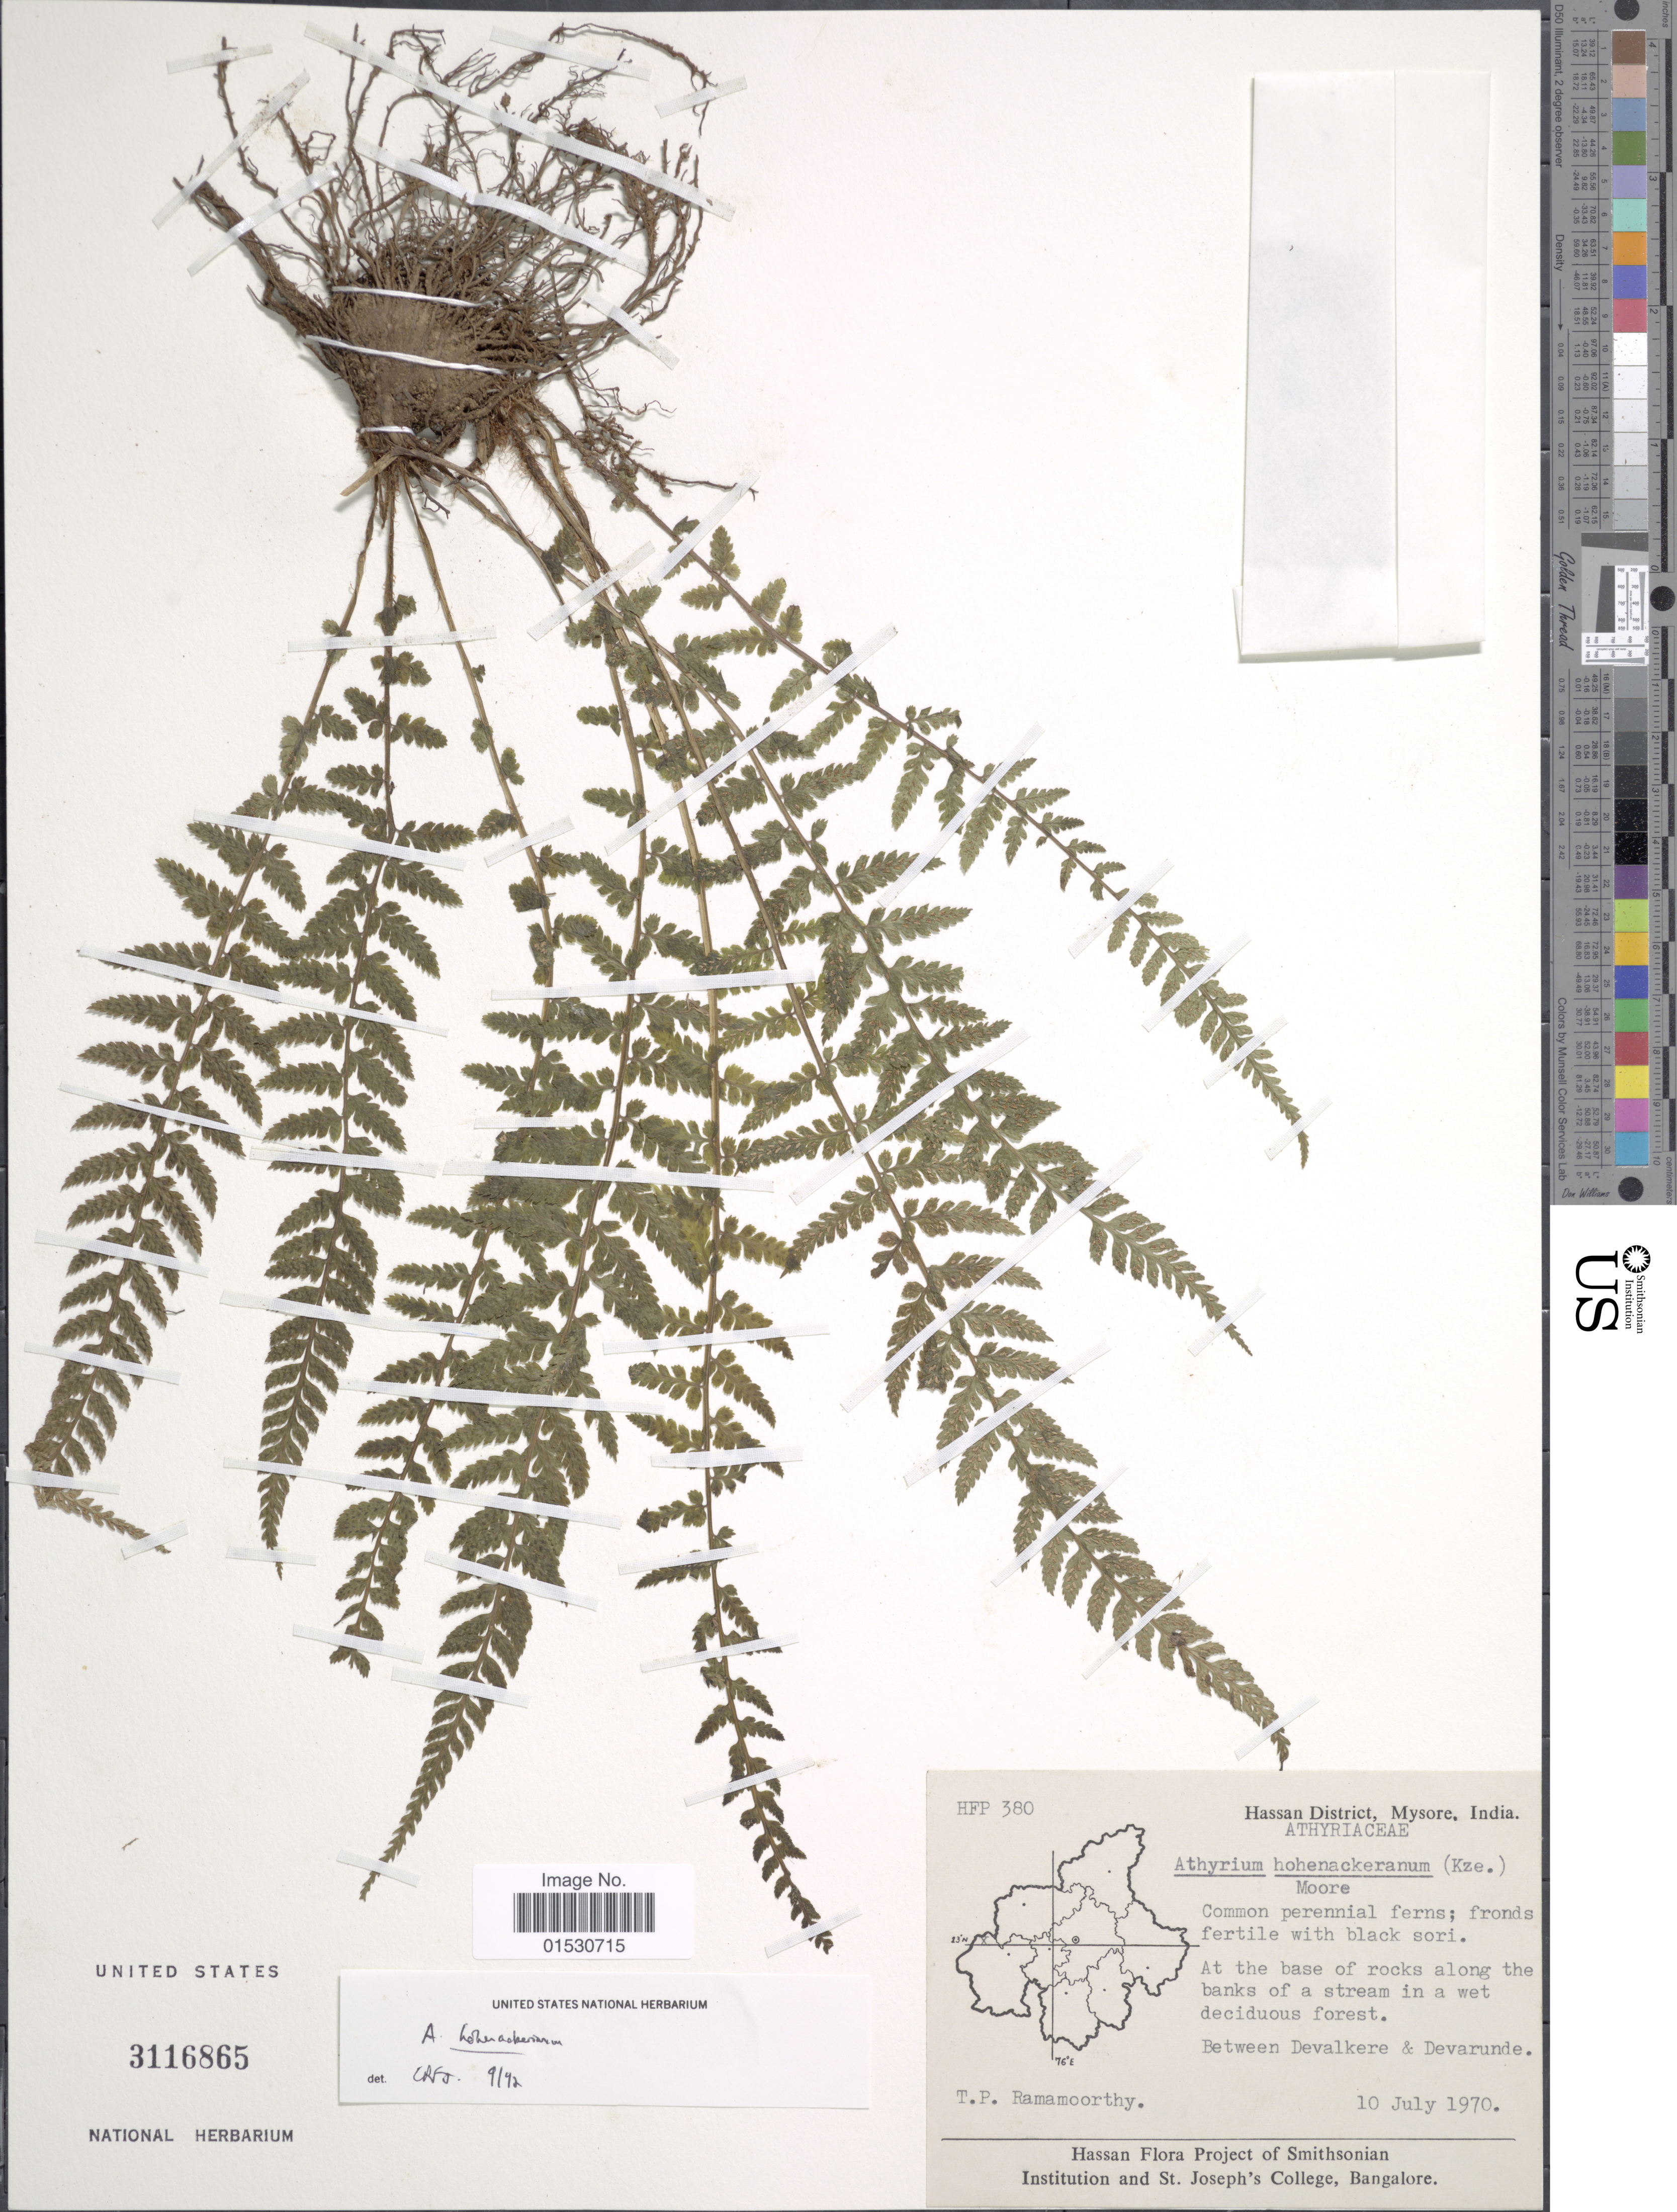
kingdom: Plantae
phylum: Tracheophyta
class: Polypodiopsida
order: Polypodiales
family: Athyriaceae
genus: Athyrium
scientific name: Athyrium hohenacherianum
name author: (Kunze) T. Moore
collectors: T. P. Ramamoorthy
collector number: HFP 380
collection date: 1970-07-10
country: India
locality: Hassan District, Mysore, At the base of rocks along the banks of a stream in a wet deciduous forest, Between Devalkere & Devarunde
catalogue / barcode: US 3116865